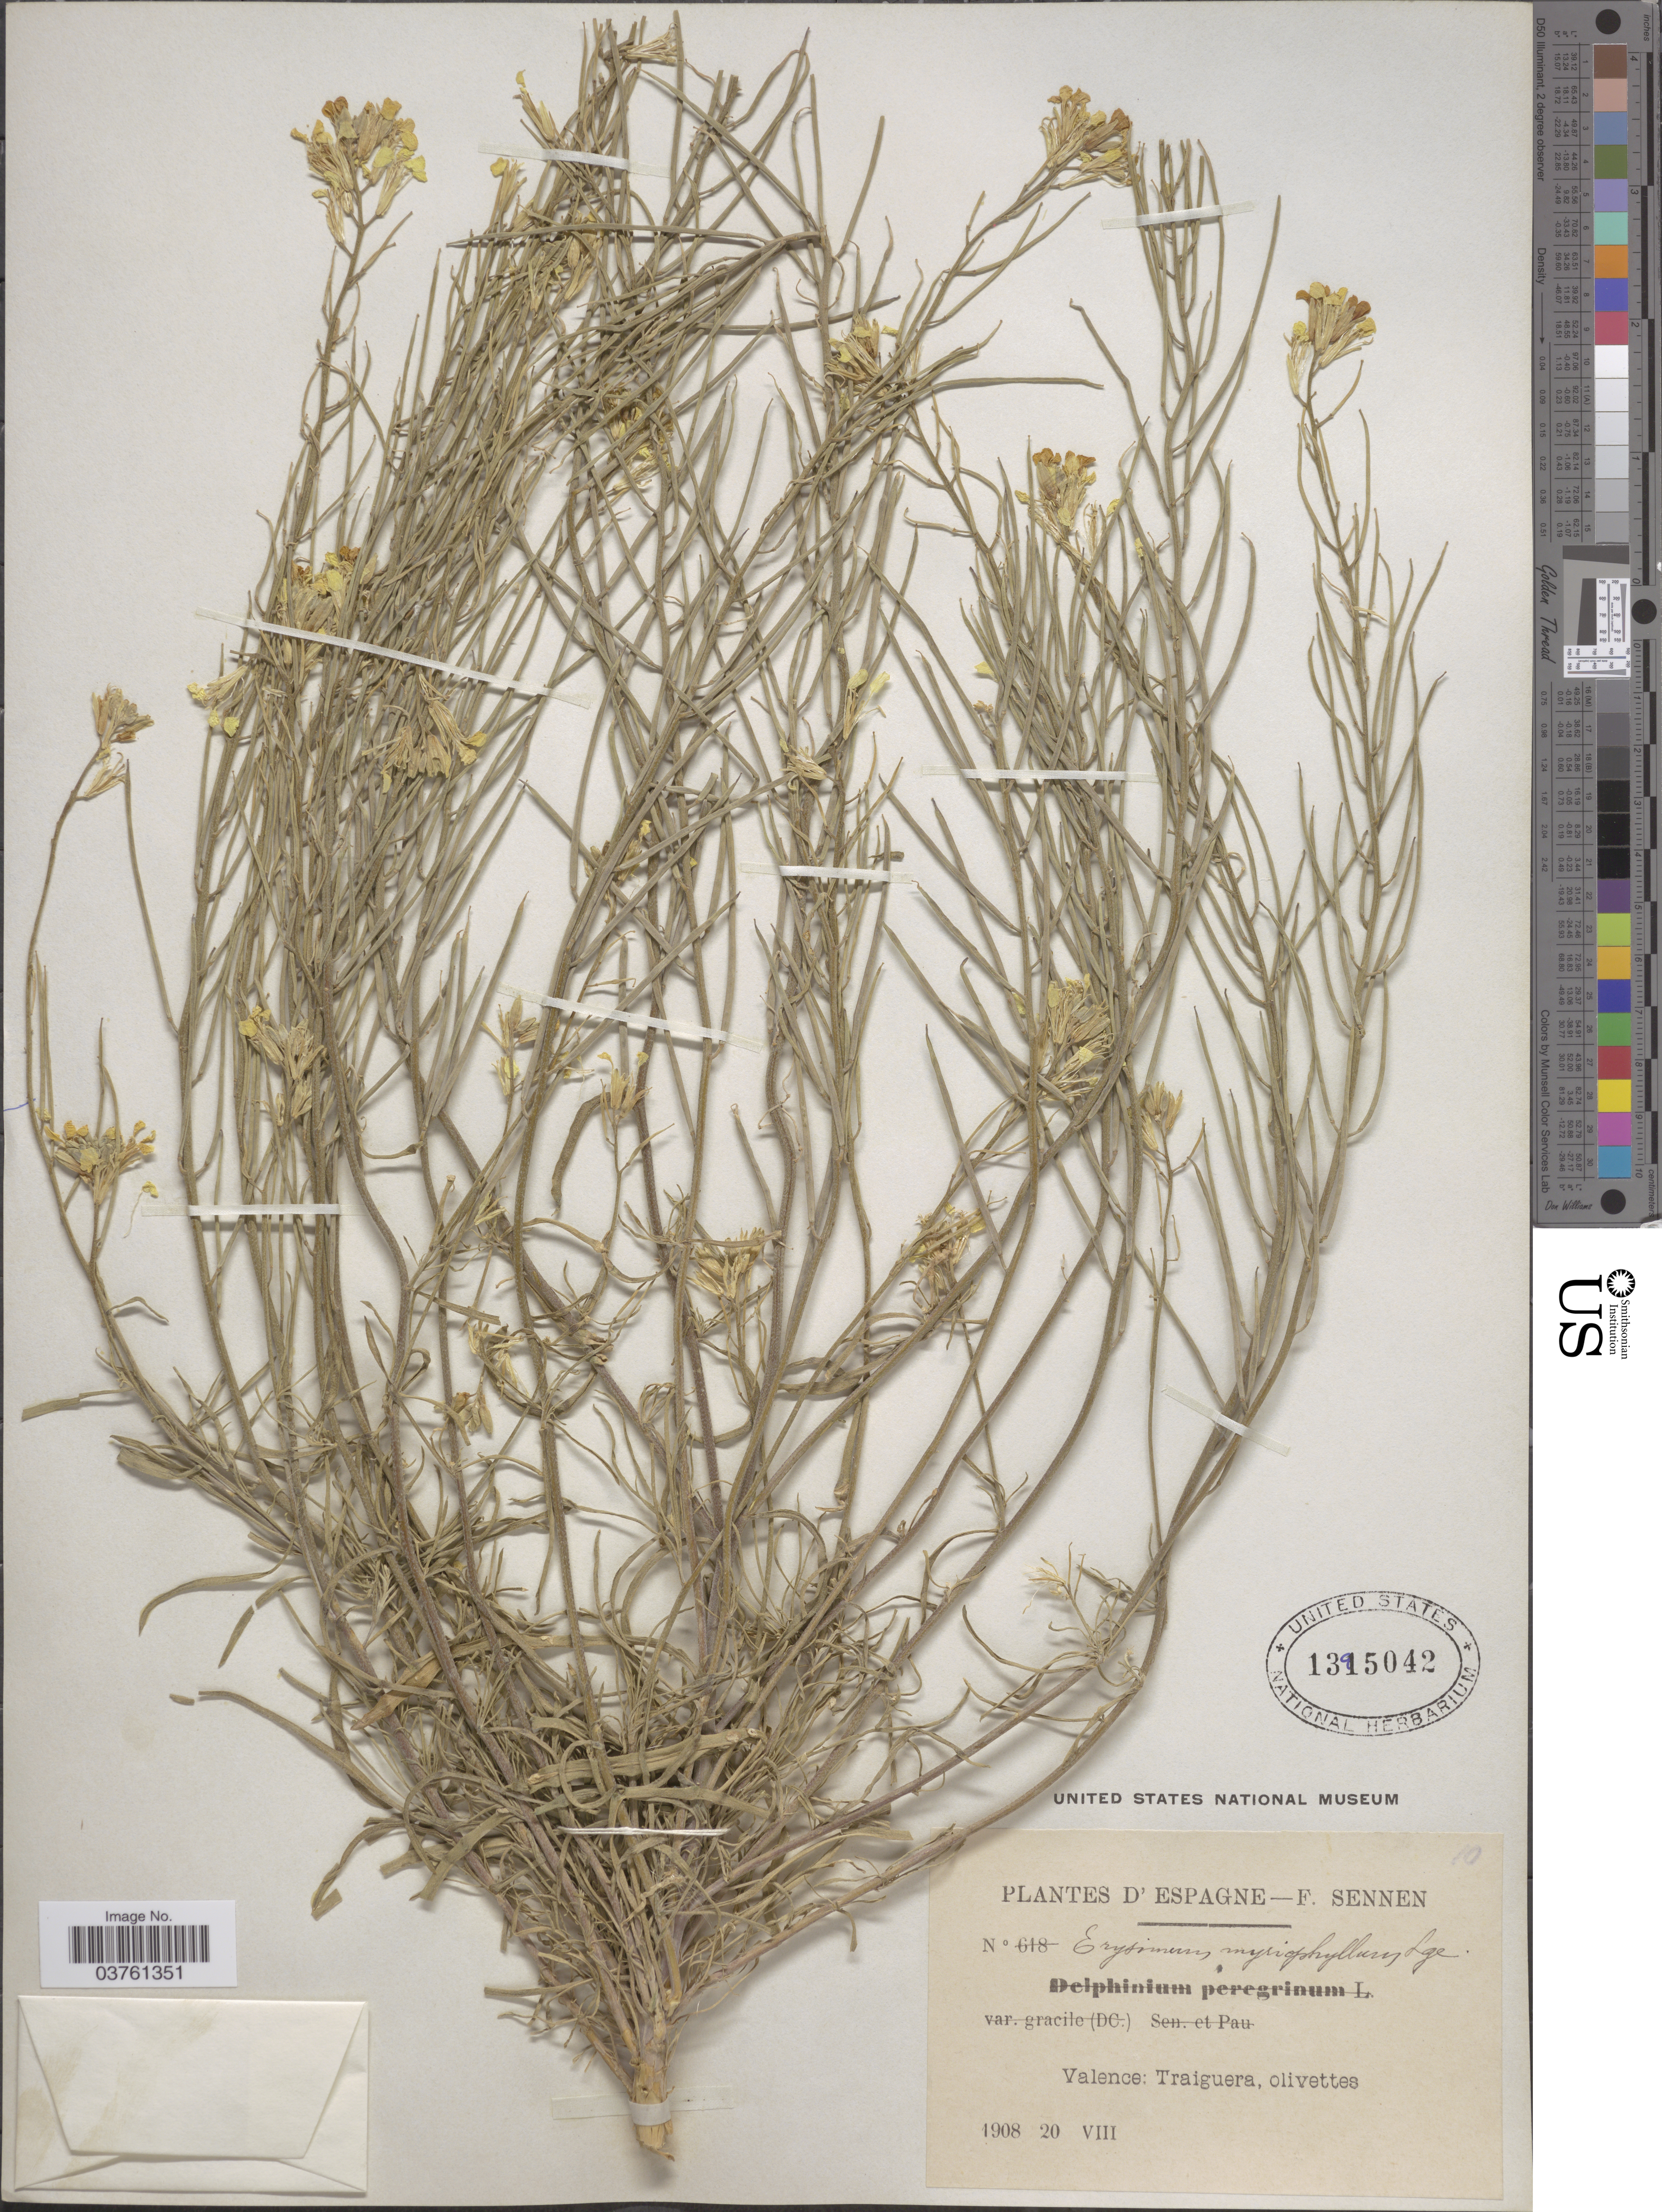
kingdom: Plantae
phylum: Tracheophyta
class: Magnoliopsida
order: Brassicales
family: Brassicaceae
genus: Erysimum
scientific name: Erysimum myriophyllum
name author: Lange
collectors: E. Sennen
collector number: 10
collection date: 1908-08-20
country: Spain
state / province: Valenciana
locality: Espagne. Valence: Traiguera, olivettes.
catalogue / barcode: US 1395042